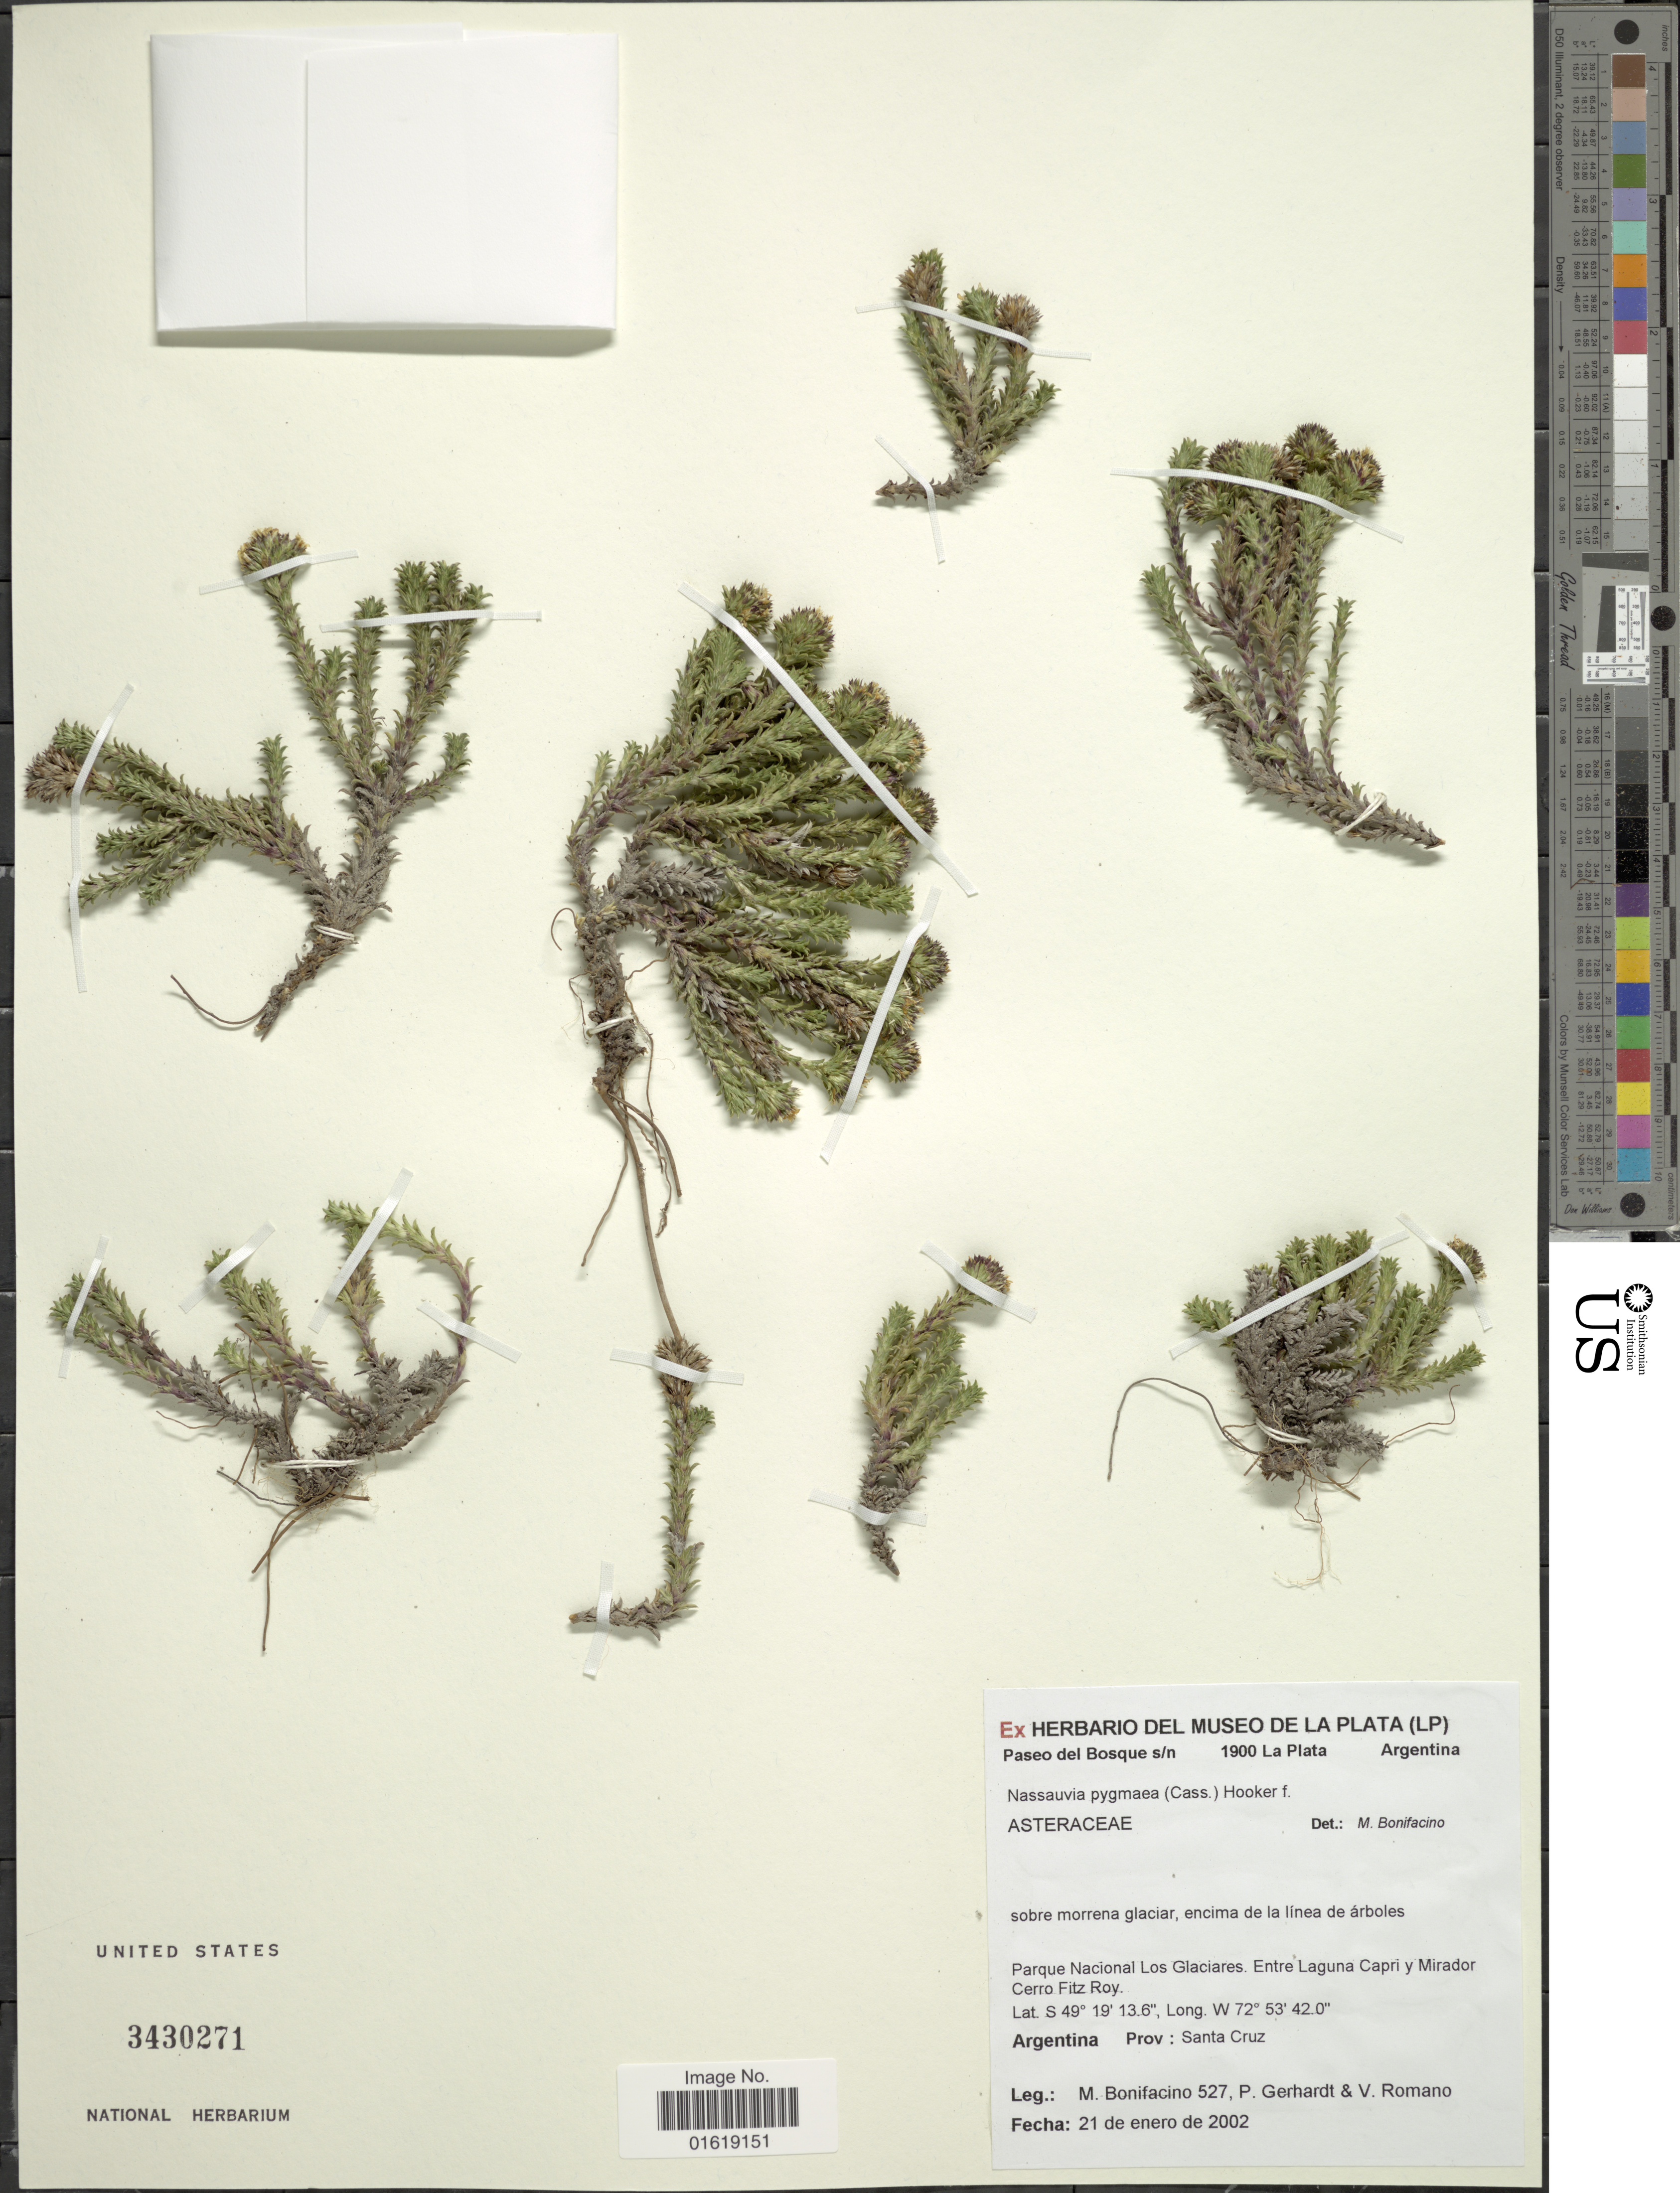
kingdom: Plantae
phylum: Tracheophyta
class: Magnoliopsida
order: Asterales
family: Asteraceae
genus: Nassauvia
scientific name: Nassauvia pygmaea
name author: (Cass.) Hook. f.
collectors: M. Bonifacino, P. Gerhardt & V. Romano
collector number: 0527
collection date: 2002-01-21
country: Argentina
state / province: Santa Cruz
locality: Parque Nacional Los Glaciares. Entre Laguna Capri y Mirador Cerro Fitz Roy.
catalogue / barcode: US 3430271